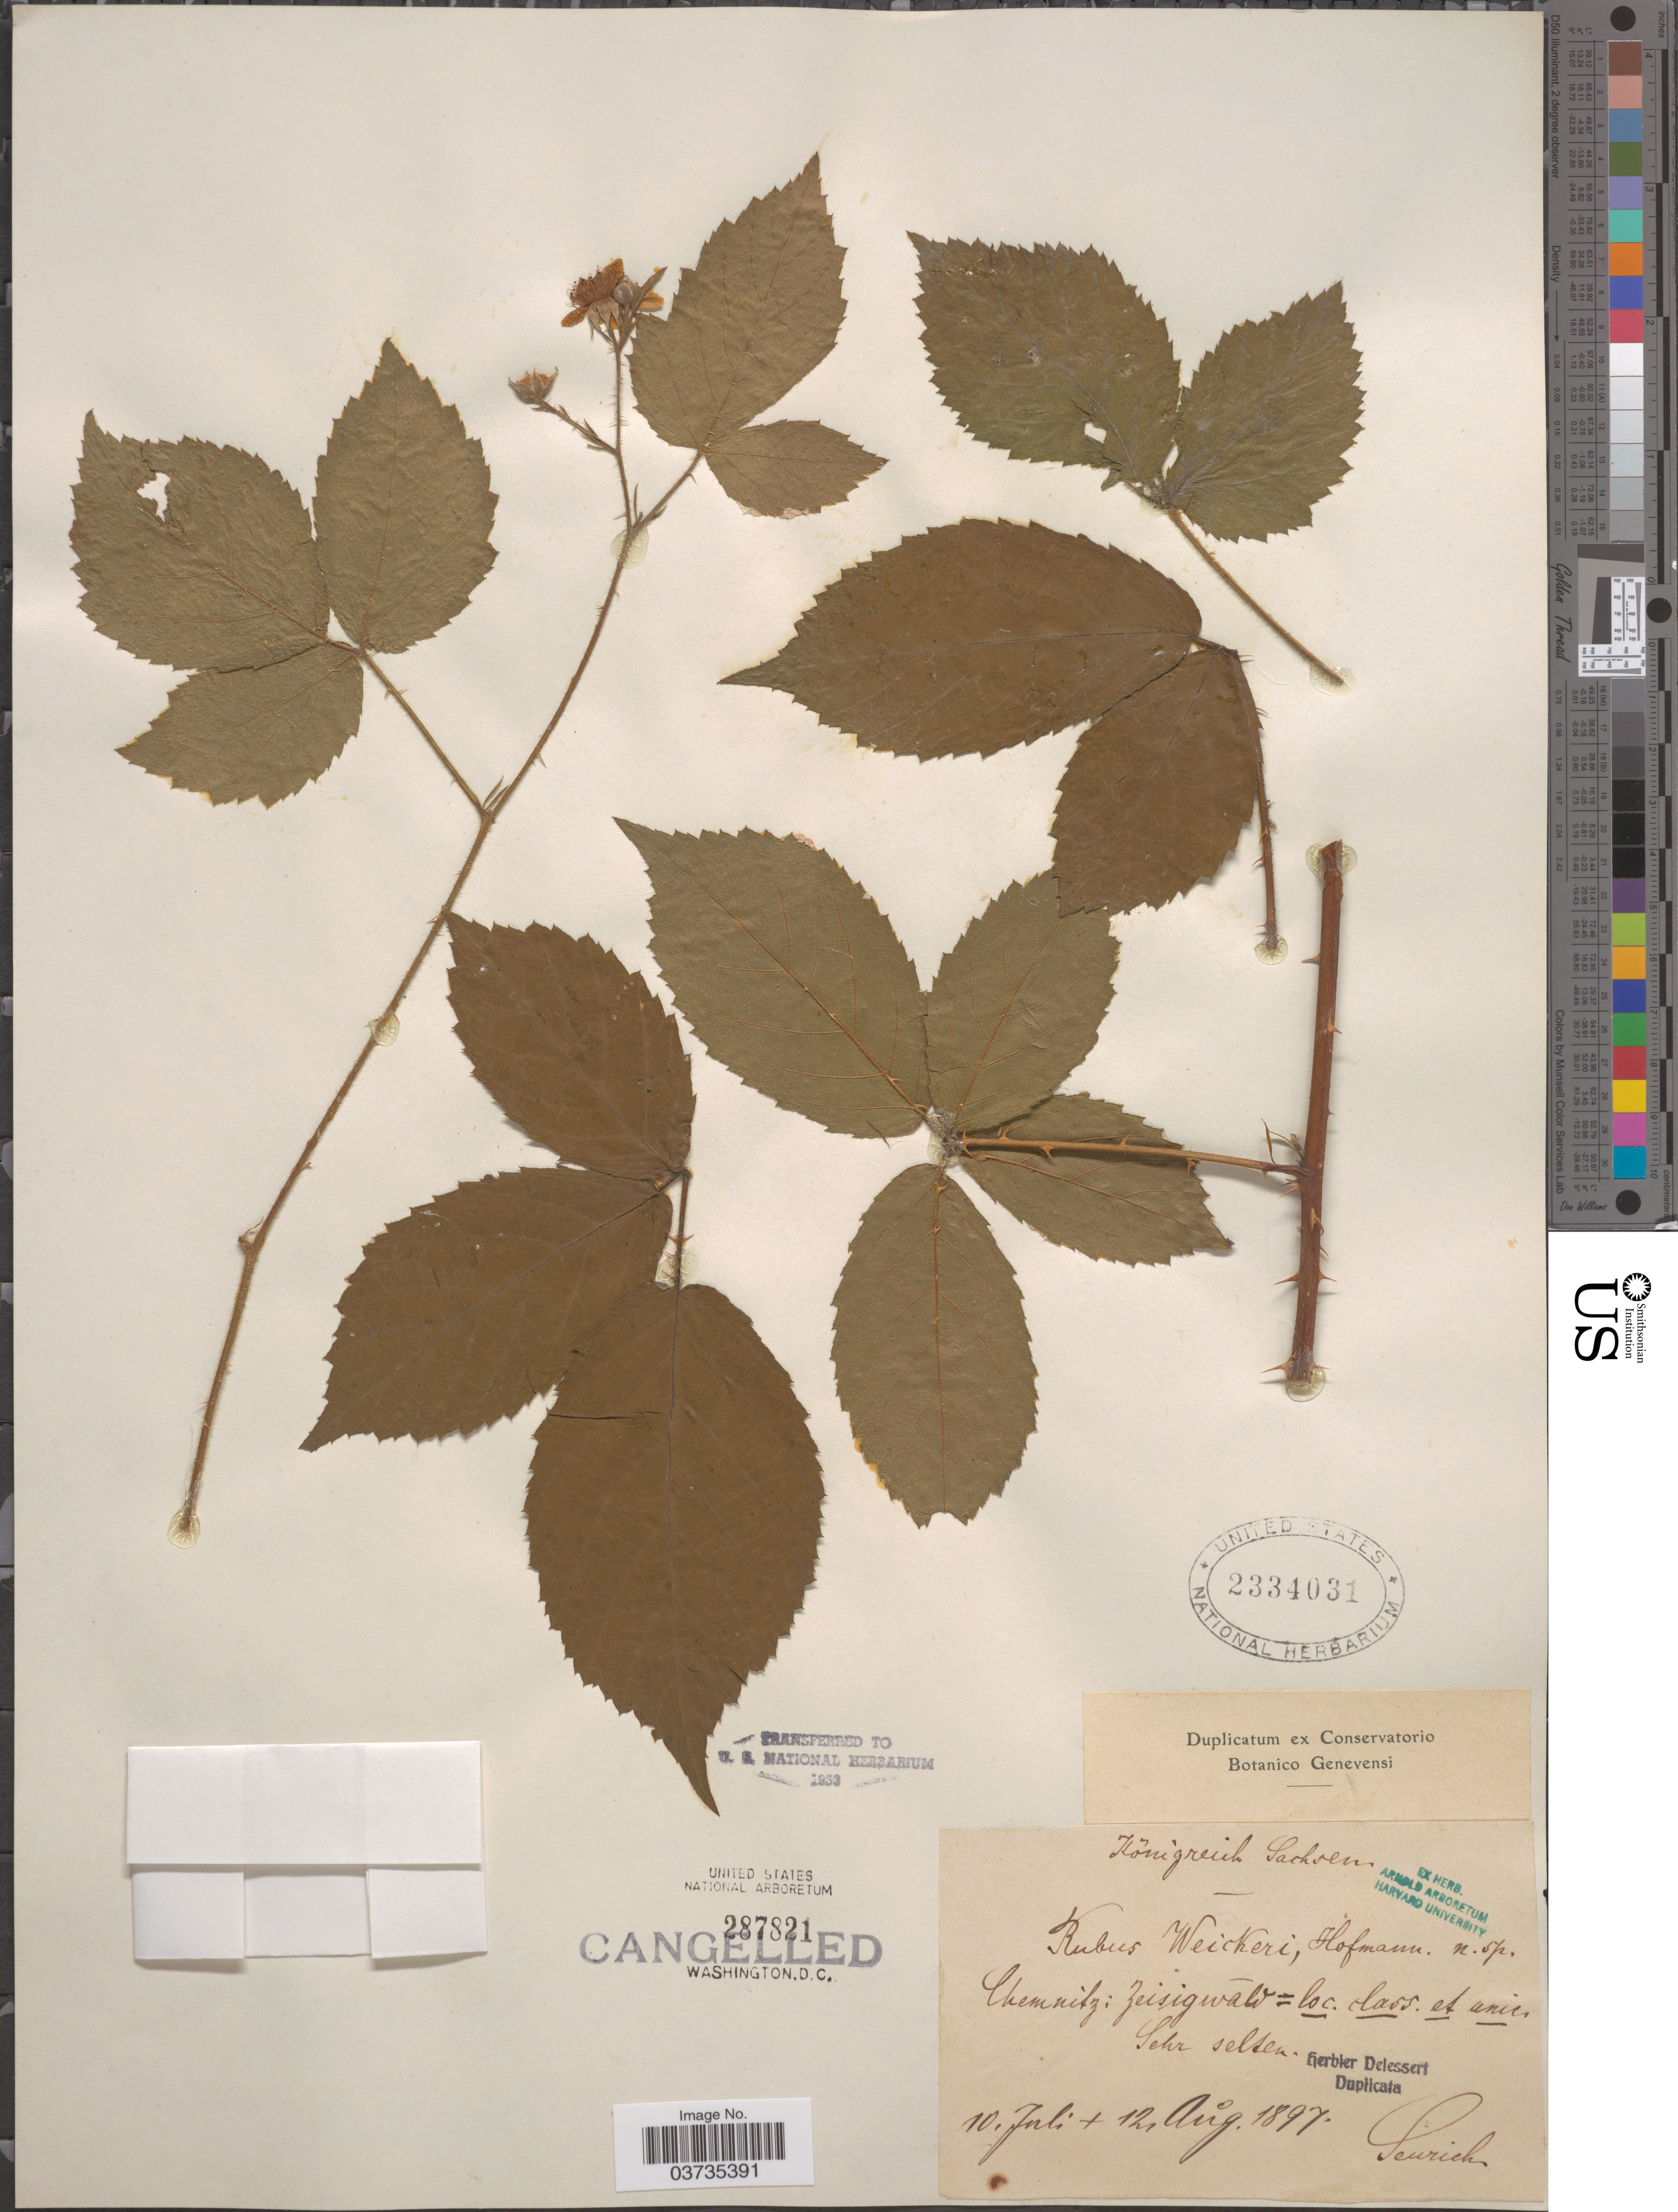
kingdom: Plantae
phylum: Tracheophyta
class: Magnoliopsida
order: Rosales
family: Rosaceae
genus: Rubus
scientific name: Rubus weickeri Her. Hofmann nom. nud.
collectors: Seurich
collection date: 1897-07-10/1897-08-12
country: Germany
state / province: Sachsen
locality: Königreich Sachsen. Chemnitz: Zeisigwald.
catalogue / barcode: US 2334031